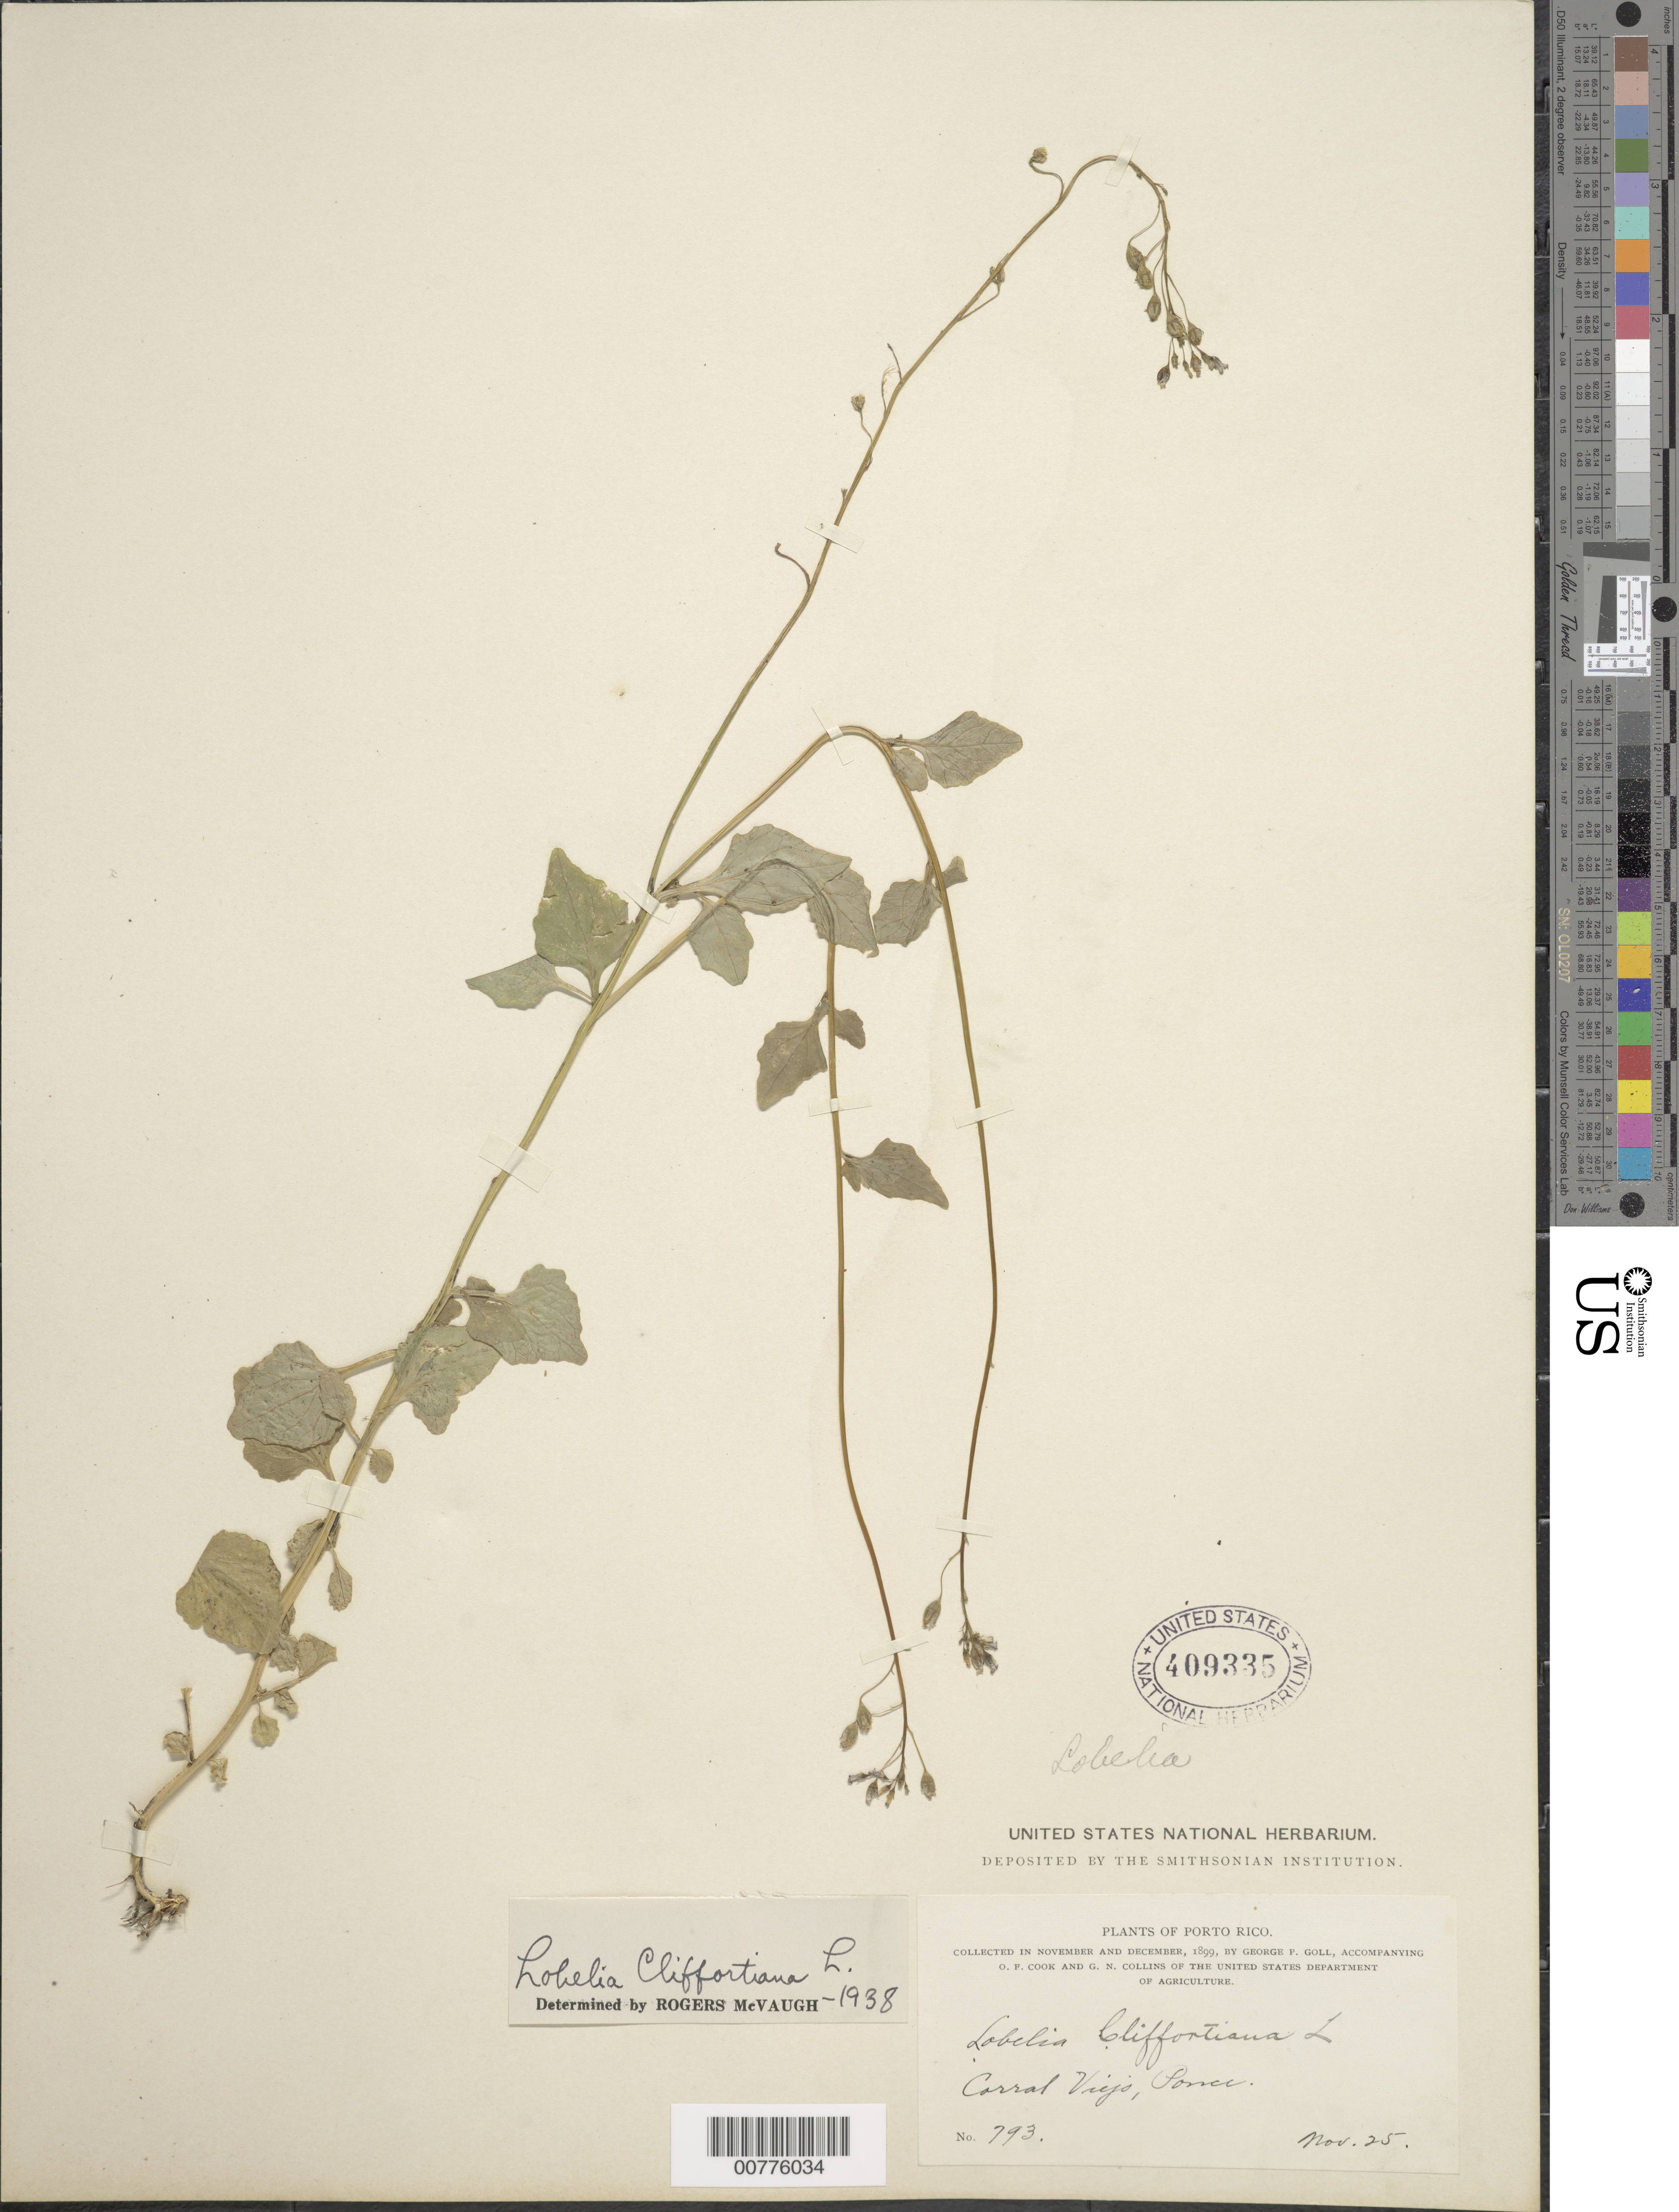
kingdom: Plantae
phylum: Tracheophyta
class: Magnoliopsida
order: Asterales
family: Campanulaceae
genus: Lobelia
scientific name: Lobelia cliffortiana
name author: L.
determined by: McVaugh, R.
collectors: G. Goll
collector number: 793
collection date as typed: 25 Nov 1899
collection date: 1899-11-25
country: Puerto Rico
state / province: Ponce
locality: Corral Viejo, Ponce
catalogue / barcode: US 409335